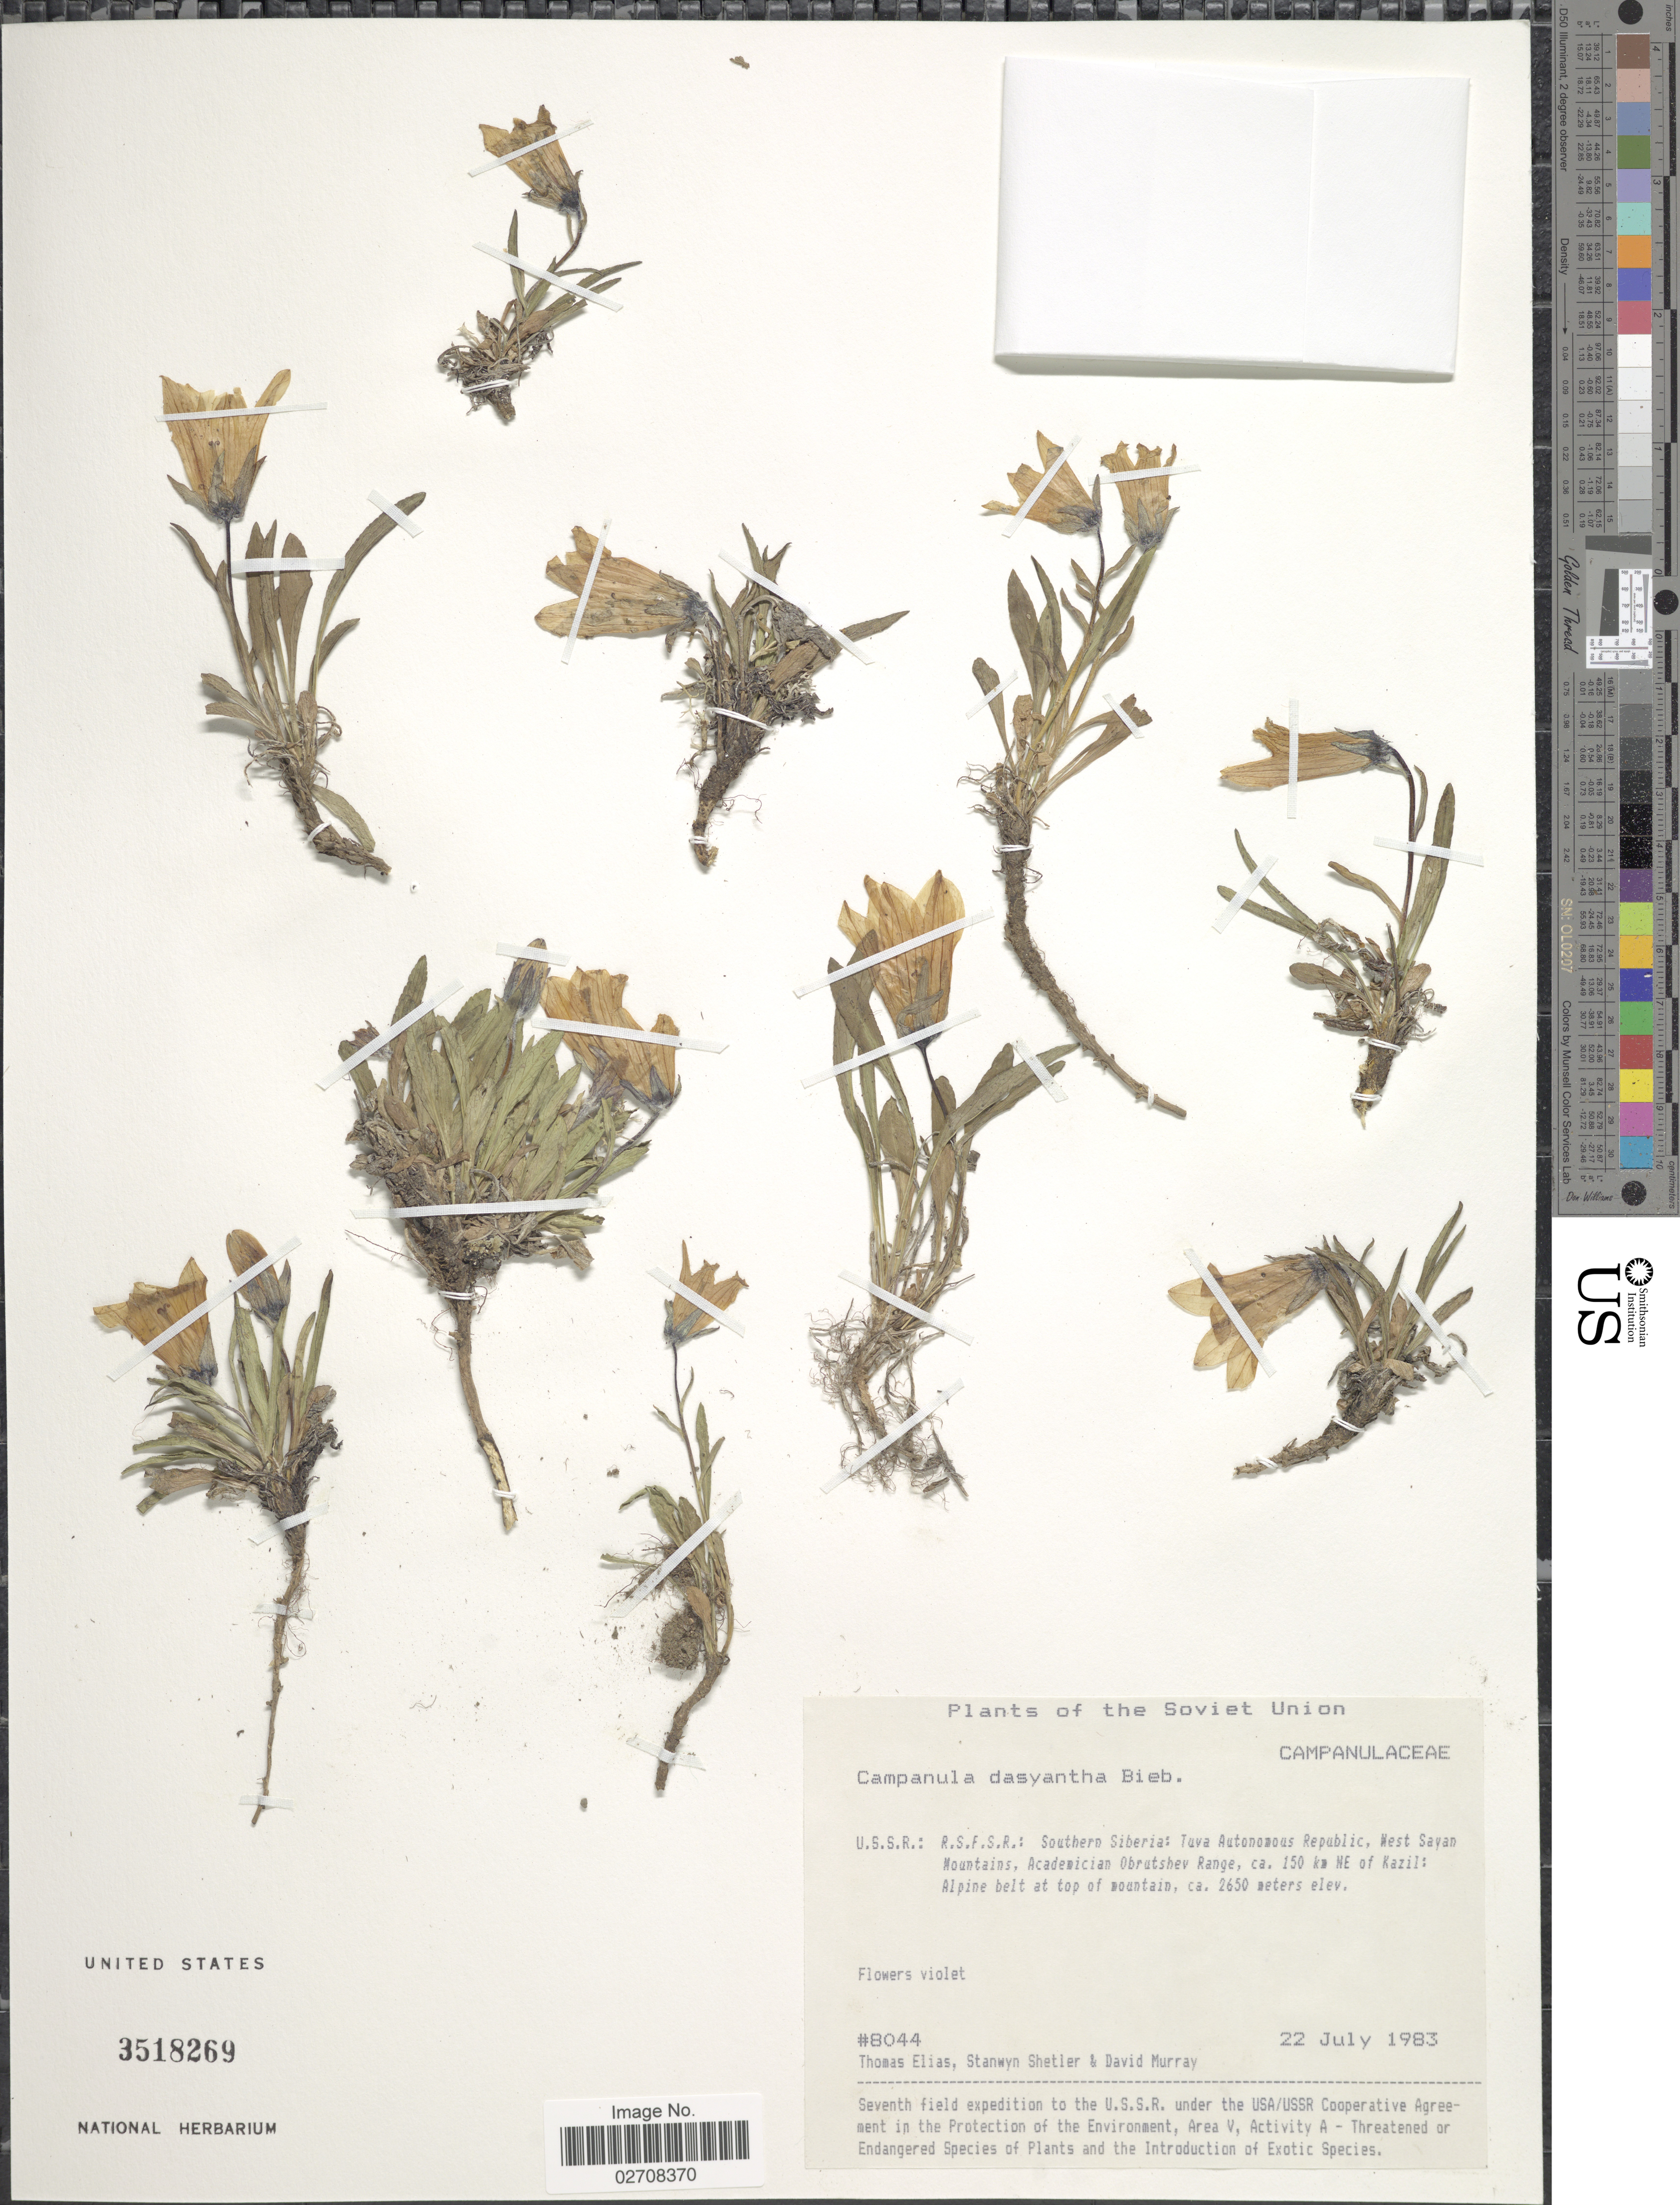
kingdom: Plantae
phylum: Tracheophyta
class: Magnoliopsida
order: Asterales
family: Campanulaceae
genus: Campanula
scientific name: Campanula dasyantha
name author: M. Bieb.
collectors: T. S. Elias, S. Shetler & D. F. Murray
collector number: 8044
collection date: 1983-07-22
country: Russian Federation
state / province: Tuva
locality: Soviet Union. U.S.S.R.: R.S.F.S.R.: Southern Siberia: Tuva Autonomous Republic, West Sayan Mountains, Academician Obrutshev Range, ca. 150 km NE of Kazil: Alpine belt at top of mountain.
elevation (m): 2650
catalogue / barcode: US 3518269